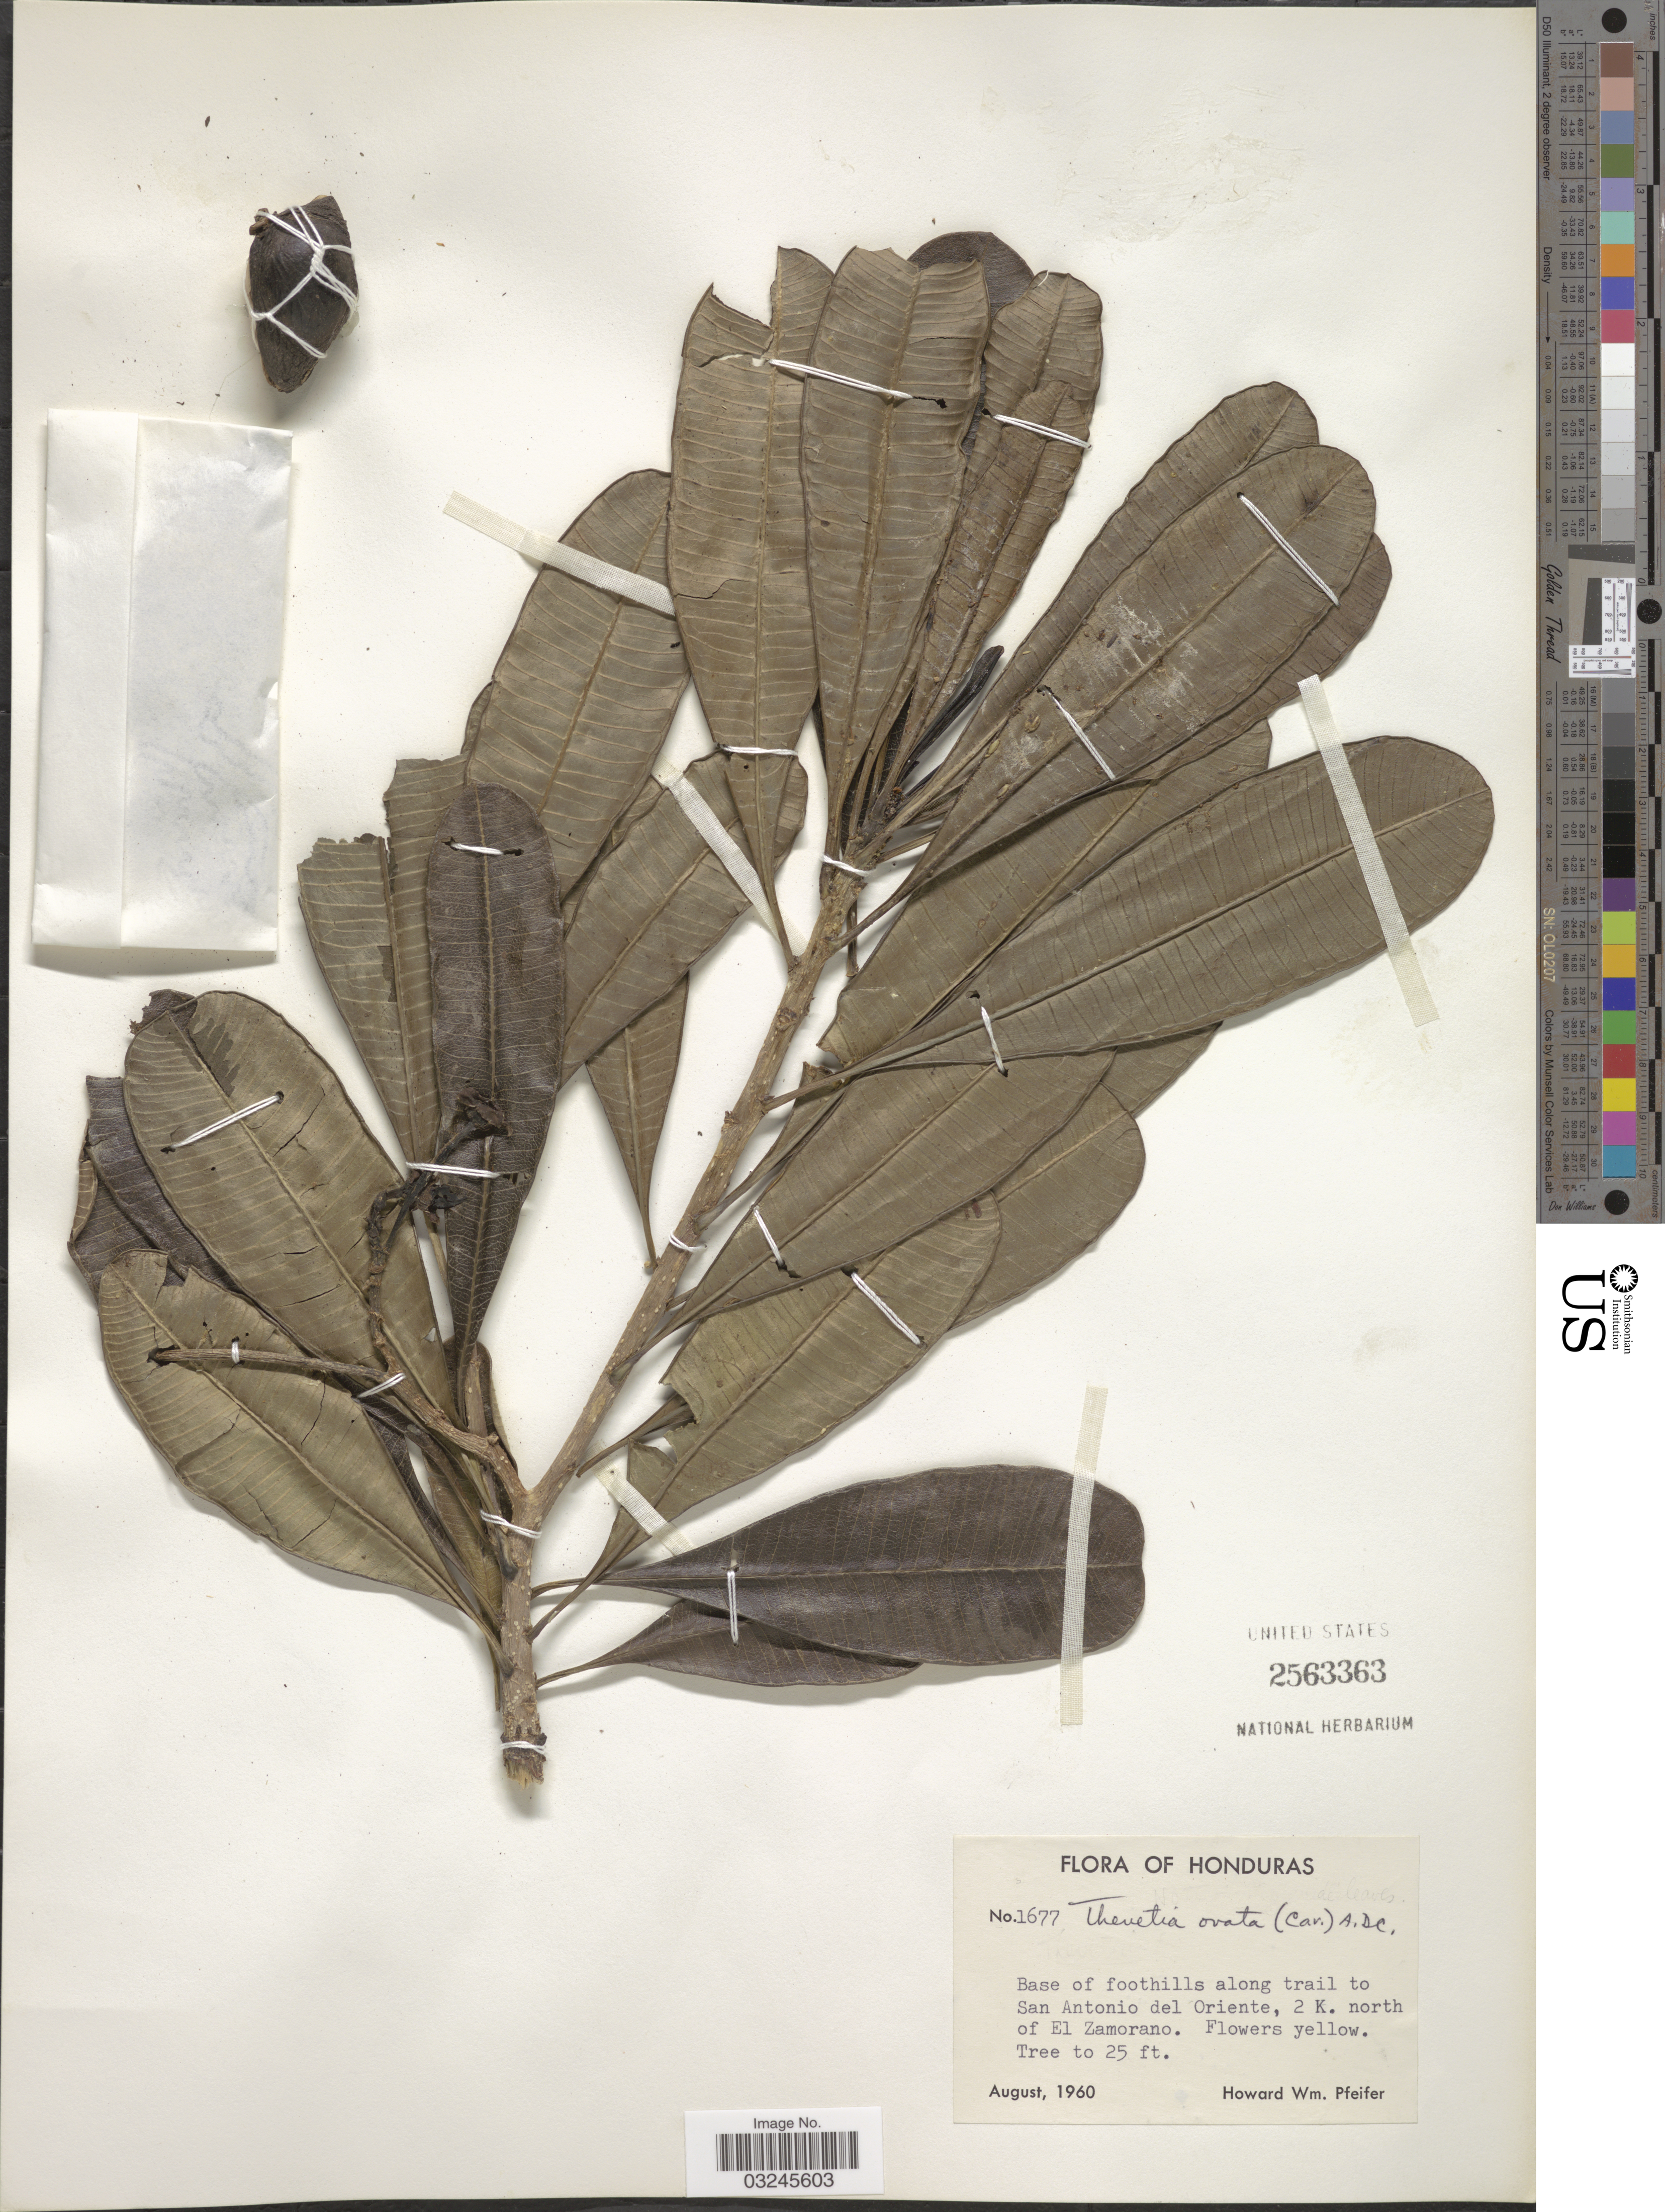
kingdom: Plantae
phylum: Tracheophyta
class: Magnoliopsida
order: Gentianales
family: Apocynaceae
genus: Thevetia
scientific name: Thevetia ovata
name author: (Cav.) A. DC.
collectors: H. W. Pfeifer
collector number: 1677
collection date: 1960-08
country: Honduras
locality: Base of foothills along trail to San Antonio del Oriente, 2 K. north of El Zamorano.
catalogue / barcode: US 2563363